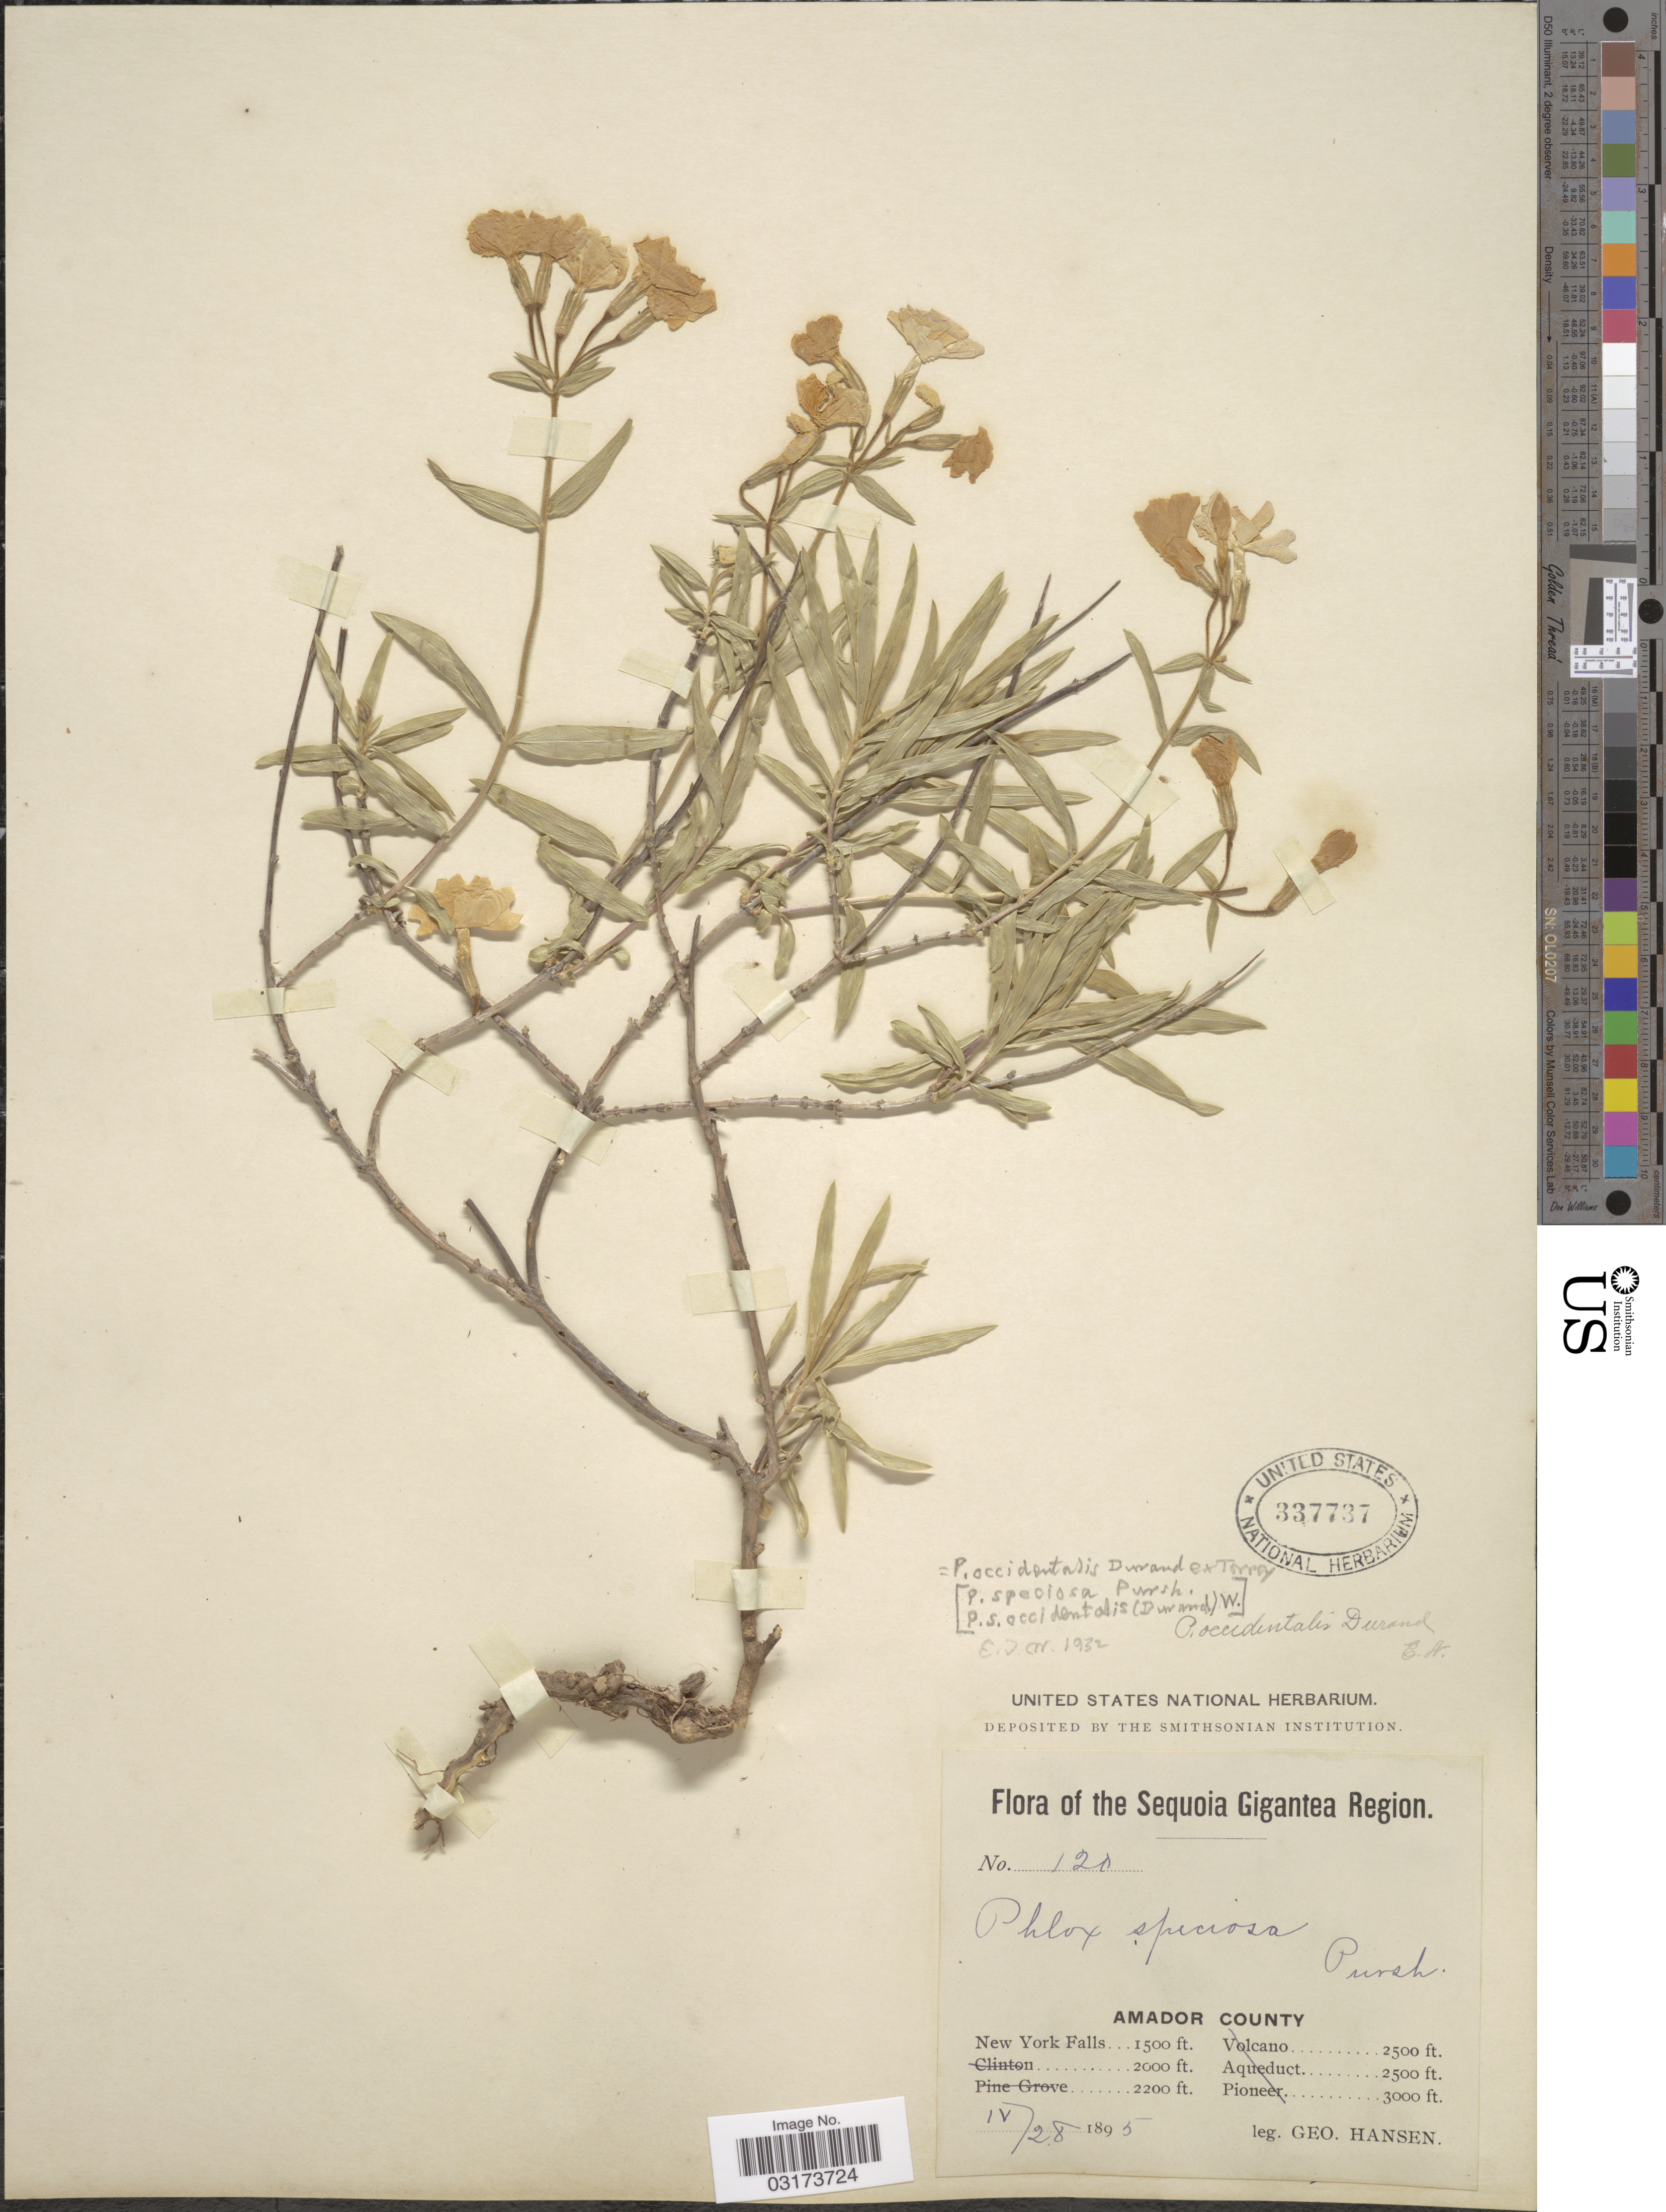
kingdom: Plantae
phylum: Tracheophyta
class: Magnoliopsida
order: Ericales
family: Polemoniaceae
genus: Phlox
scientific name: Phlox speciosa subsp. occidentalis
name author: (Durand ex Torr.) Wherry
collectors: G. Hansen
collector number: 120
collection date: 1895-04-28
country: United States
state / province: California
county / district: Amador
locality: Sequoia Gigantea Region. Amador County. New York Falls.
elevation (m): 457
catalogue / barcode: US 337737